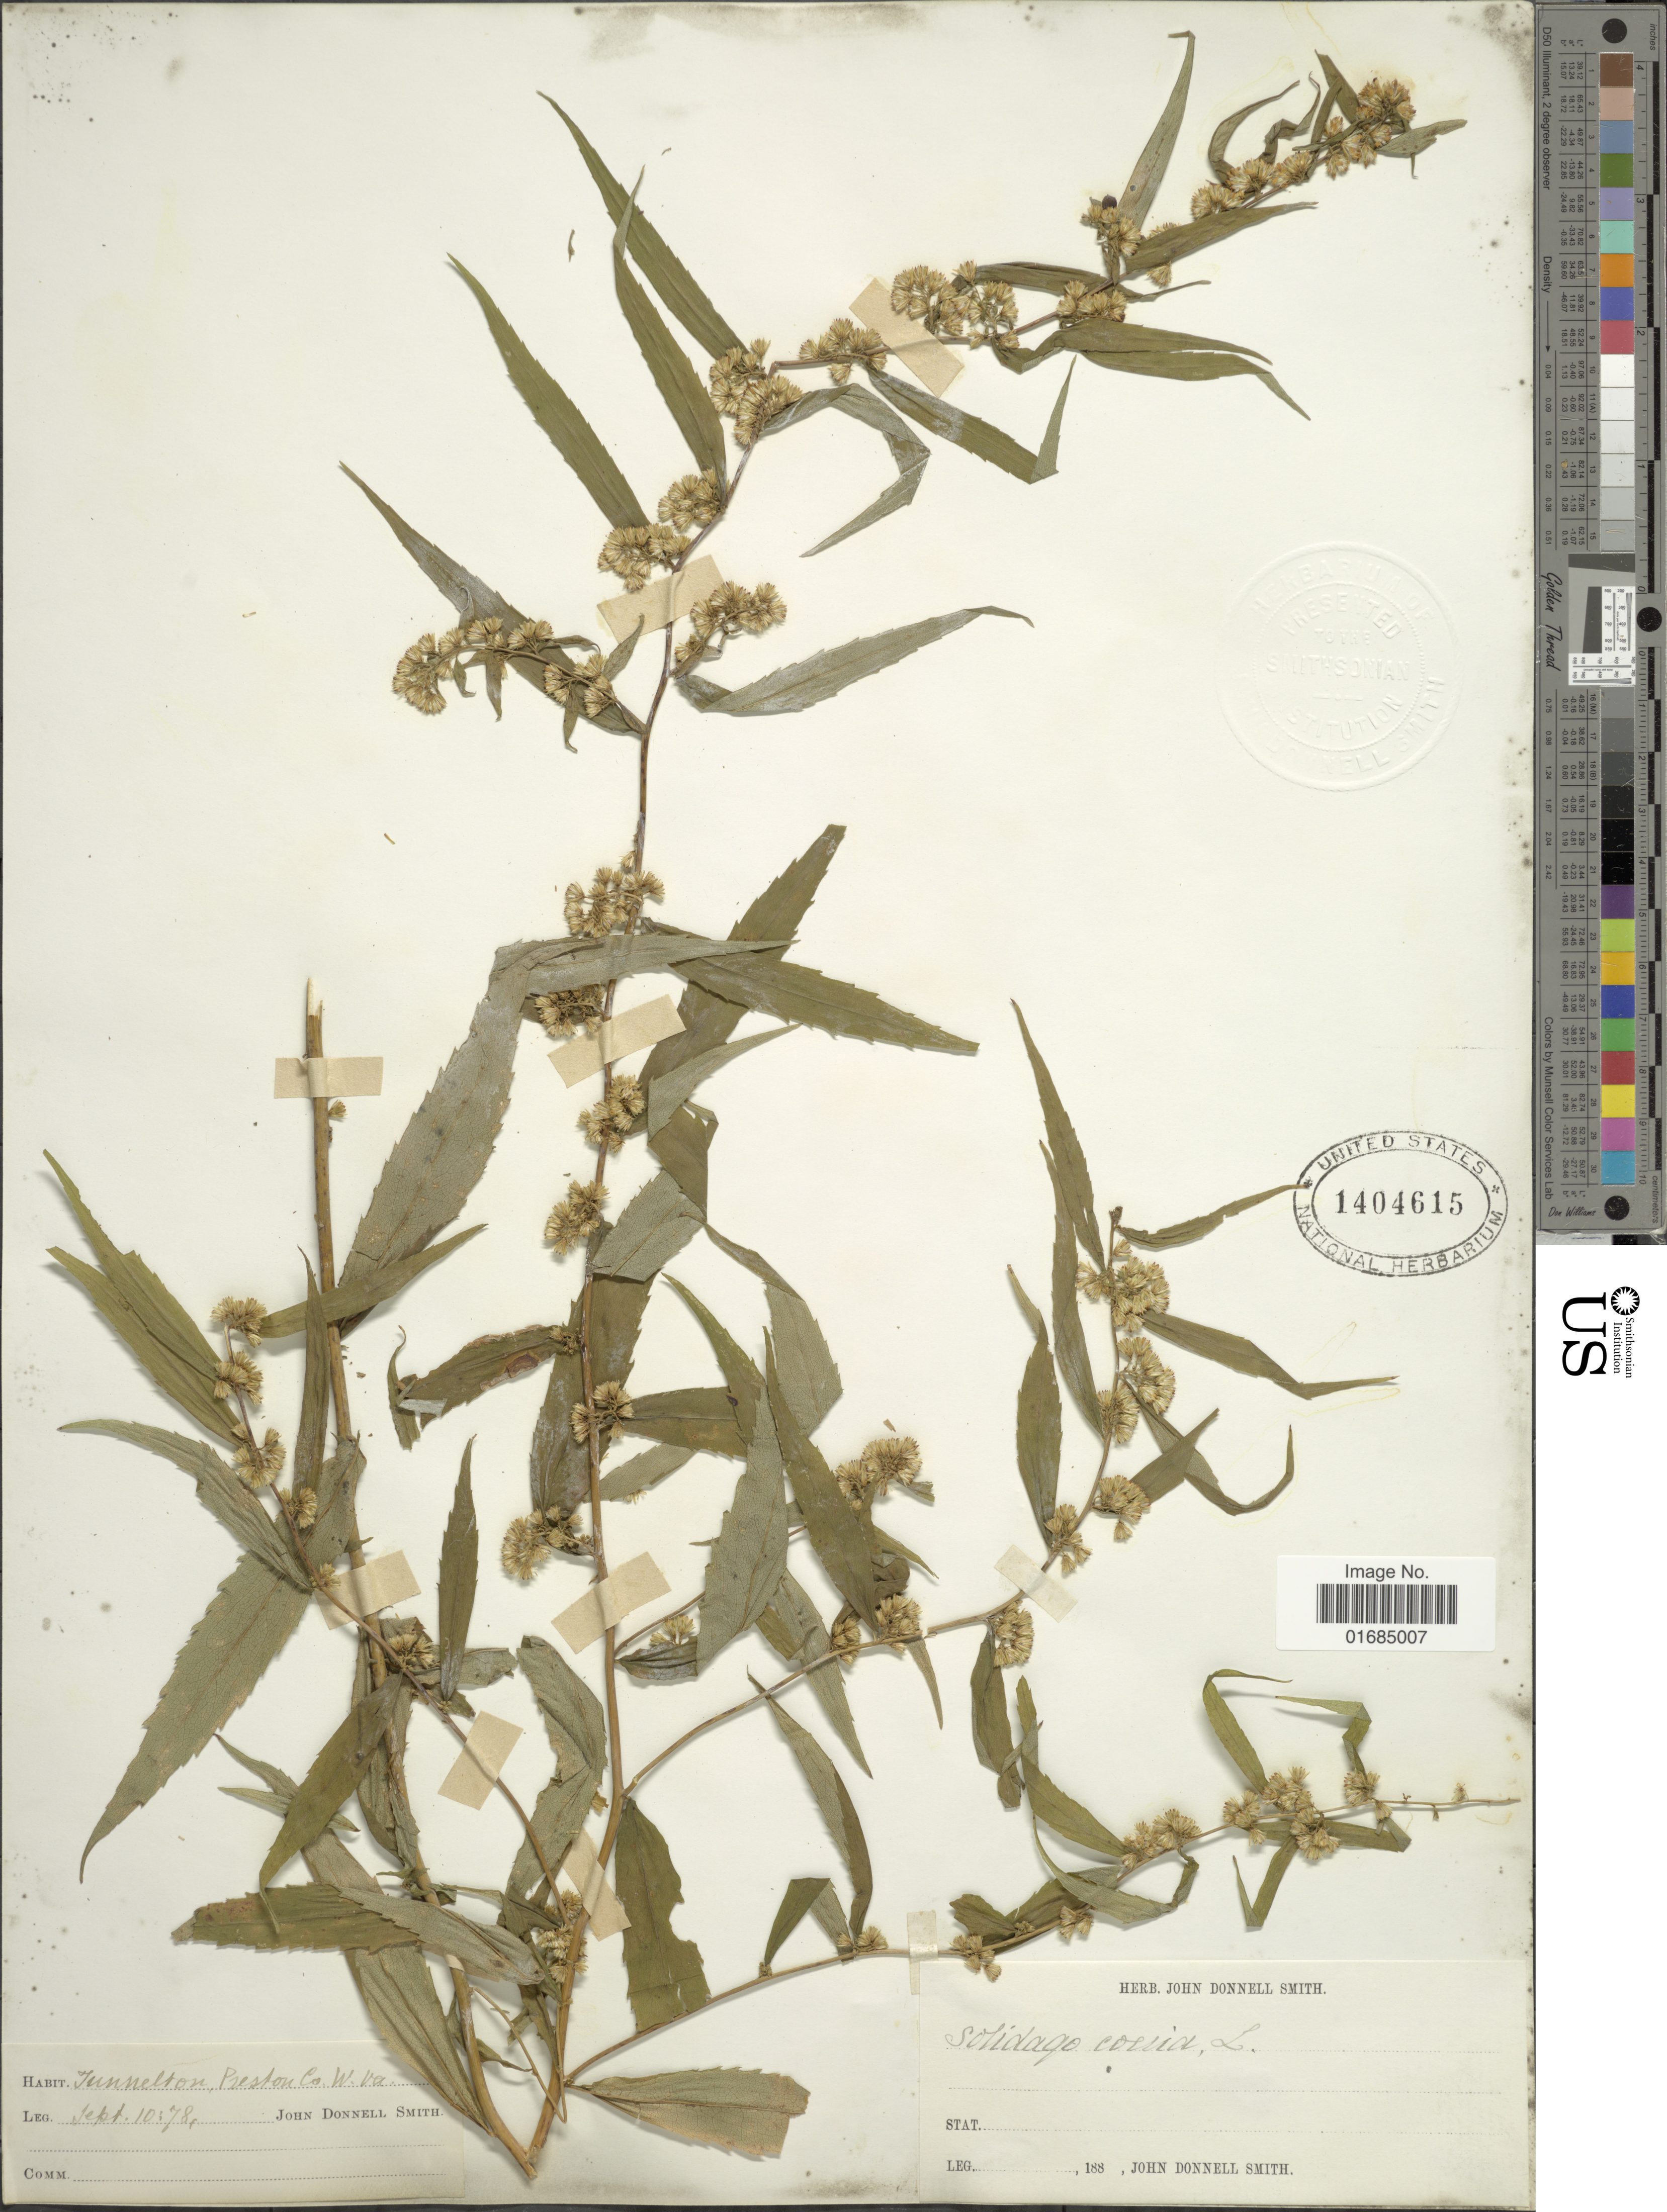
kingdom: Plantae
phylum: Tracheophyta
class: Magnoliopsida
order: Asterales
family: Asteraceae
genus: Solidago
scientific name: Solidago caesia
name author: L.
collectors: J. Donnell Smith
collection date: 1878-09-10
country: United States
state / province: West Virginia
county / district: Preston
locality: Tunnelton, Preston Co.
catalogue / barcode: US 1404615